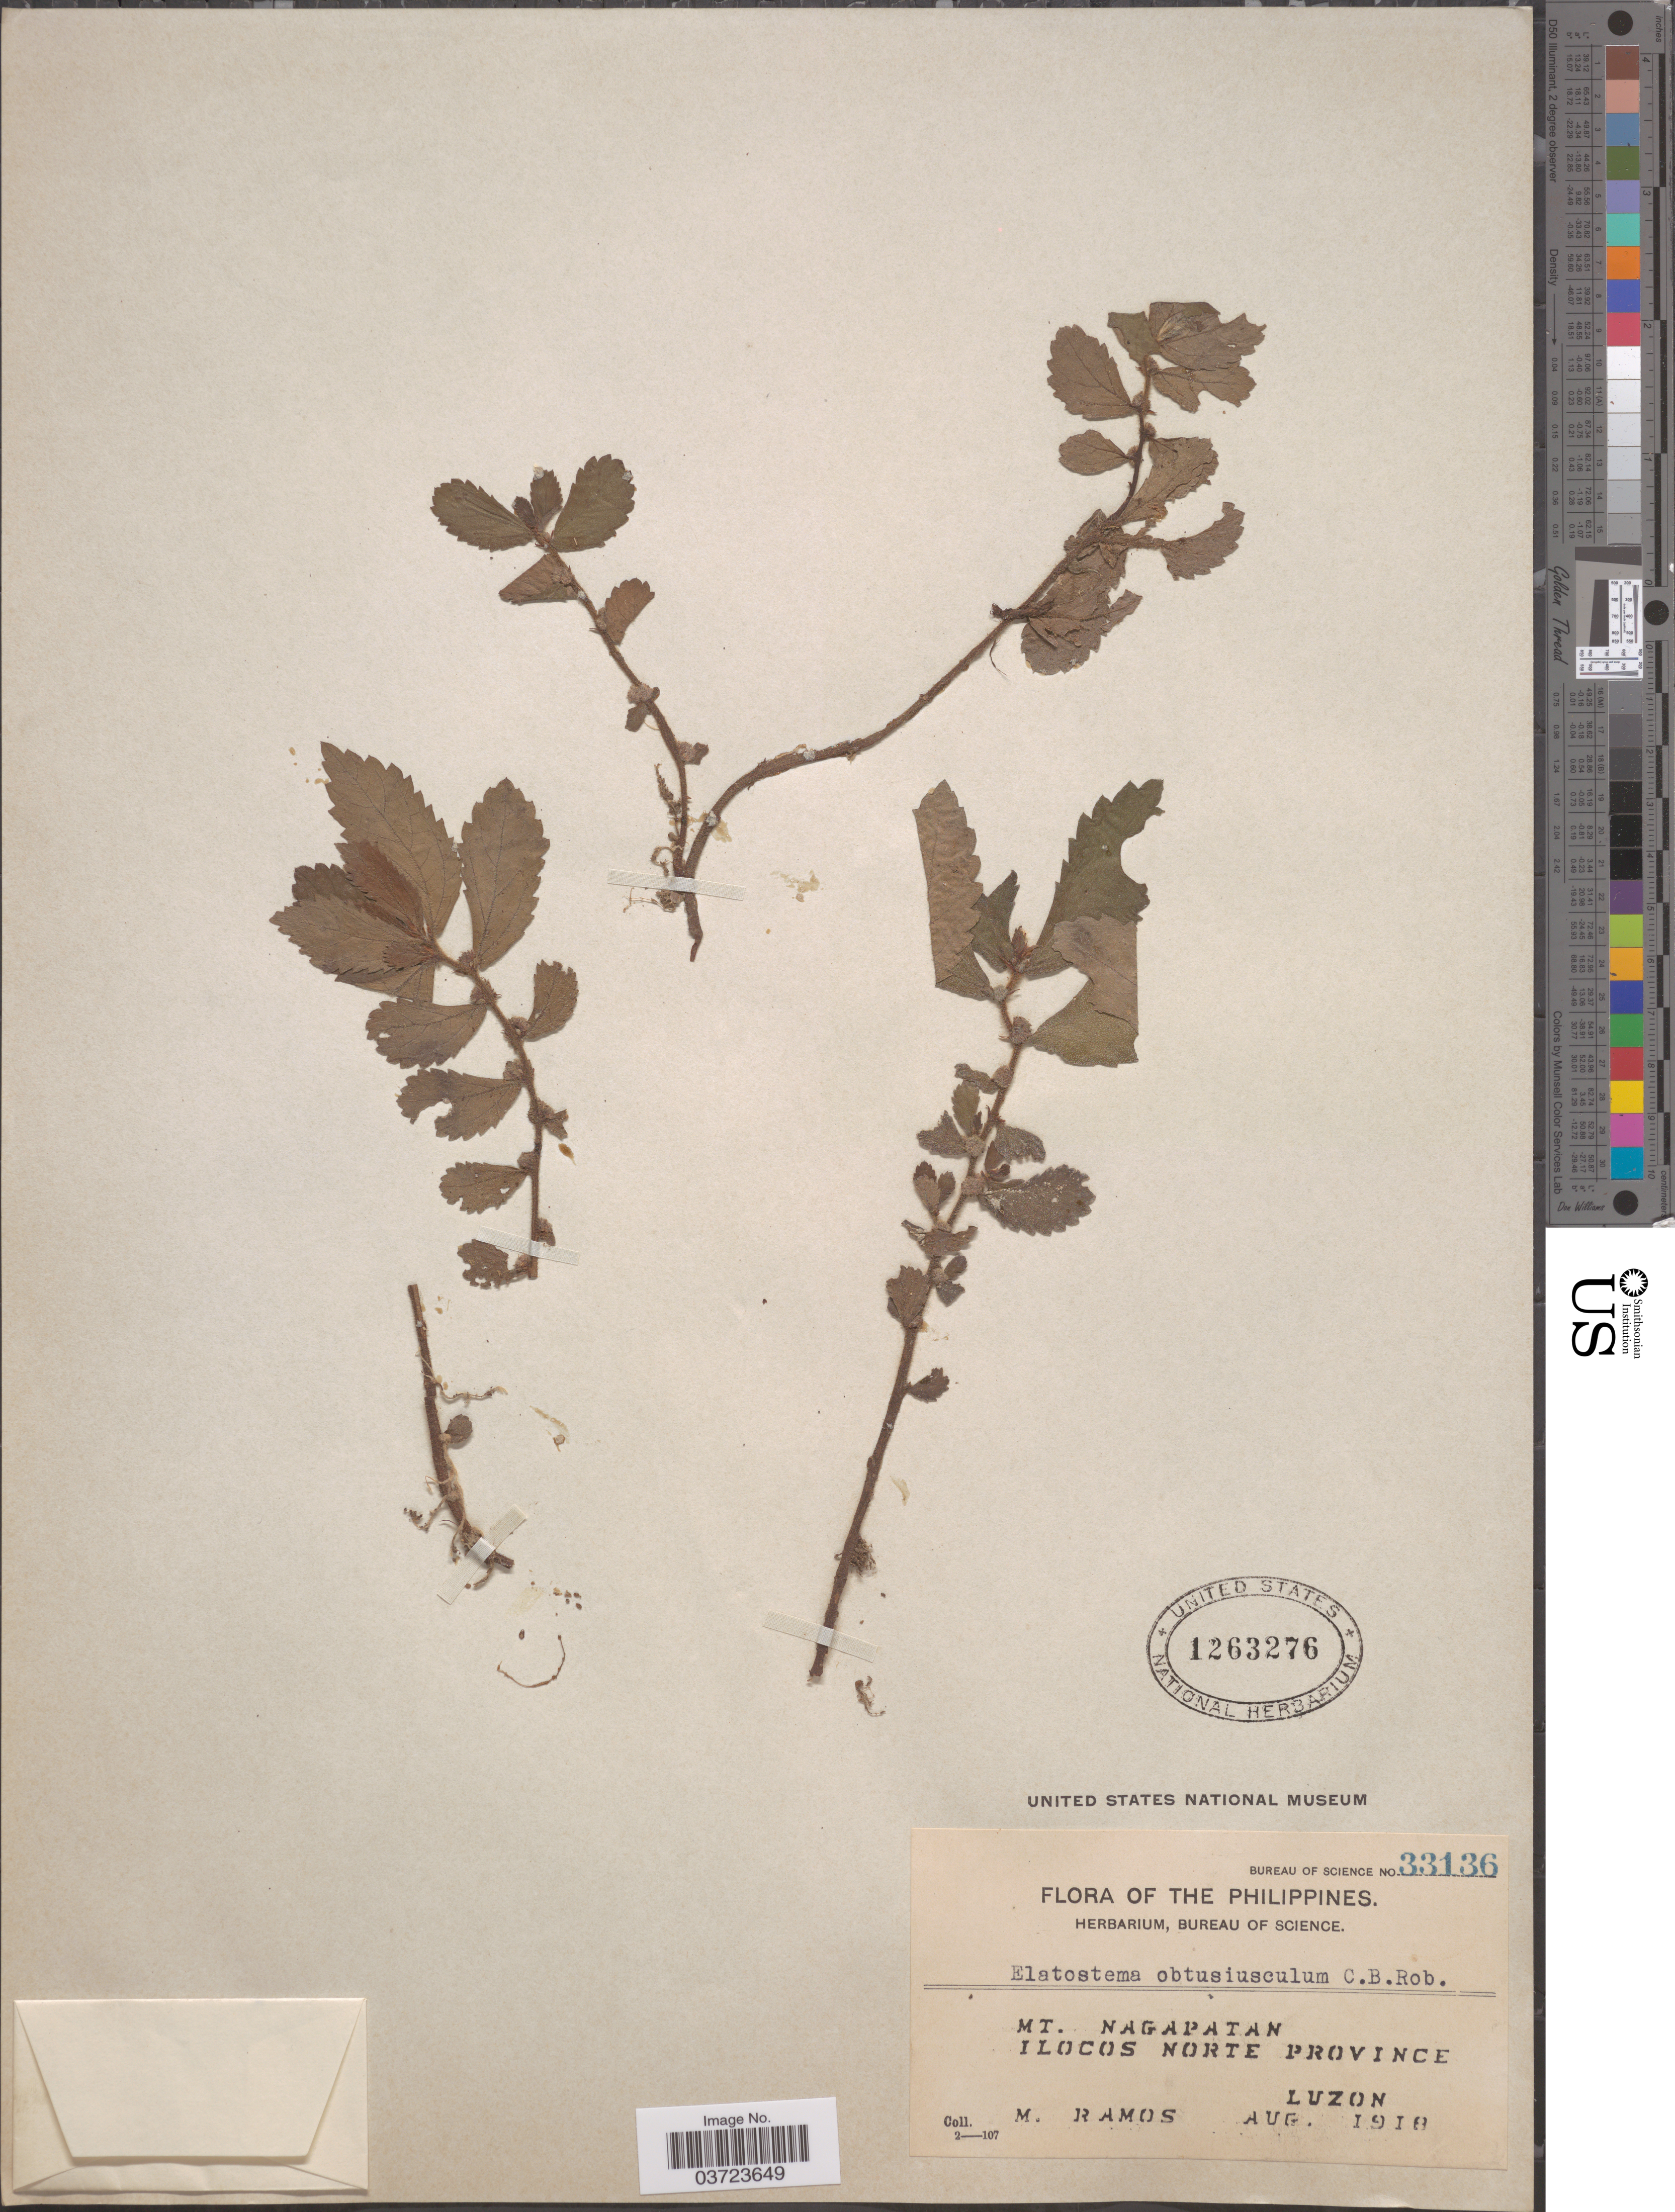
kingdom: Plantae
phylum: Tracheophyta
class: Magnoliopsida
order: Rosales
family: Urticaceae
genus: Elatostema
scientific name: Elatostema obtusiusculum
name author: C.B. Rob.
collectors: M. Ramos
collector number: Bureau of Science 33136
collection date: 1918-08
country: Philippines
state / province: Ilocos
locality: Mt. Nagapatan. Ilocos Norte Province. Luzon.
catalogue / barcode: US 1263276